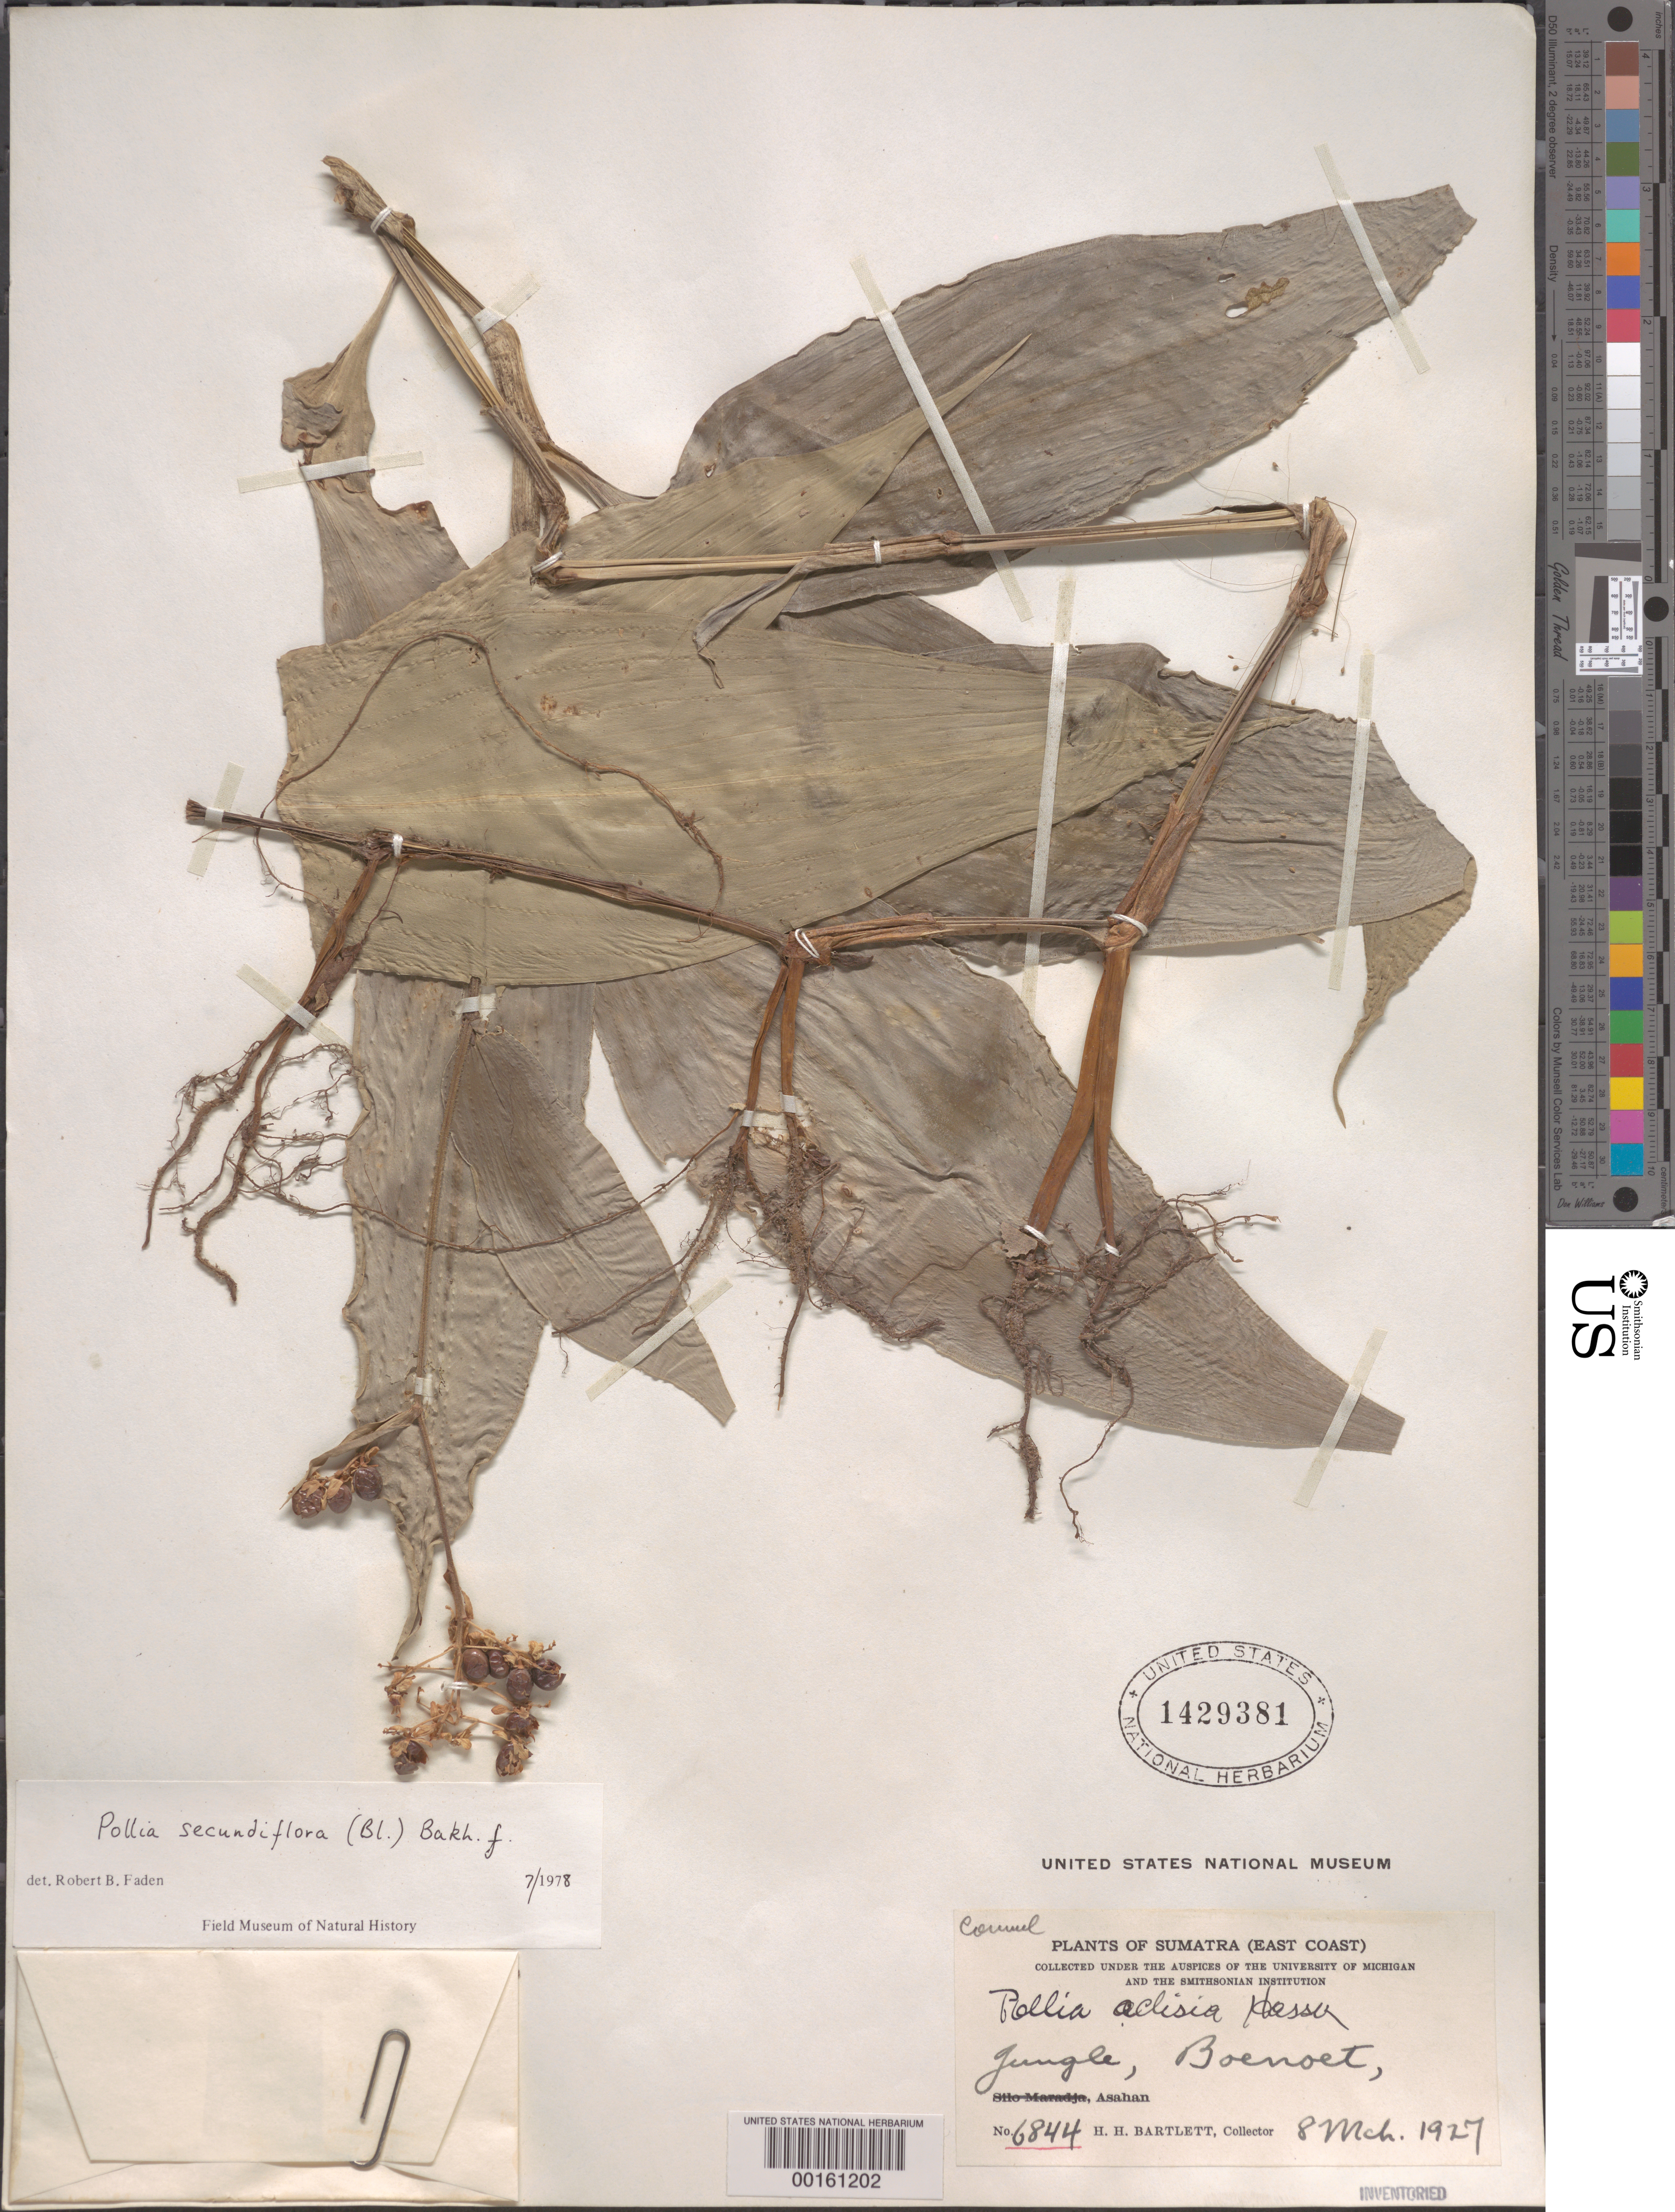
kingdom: Plantae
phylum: Tracheophyta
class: Liliopsida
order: Commelinales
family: Commelinaceae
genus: Pollia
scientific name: Pollia secundiflora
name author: (Blume) Bakh. f.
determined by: Faden, Robert B., (US), Smithsonian Institution - National Museum of Natural History (UNITED STATES)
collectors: H. H. Bartlett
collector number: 6844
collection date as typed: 08 Mar 1927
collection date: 1927-03-08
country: Indonesia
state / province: Sumatra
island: Sumatra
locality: Boenoet, Asahan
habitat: Jungle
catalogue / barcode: US 1429381